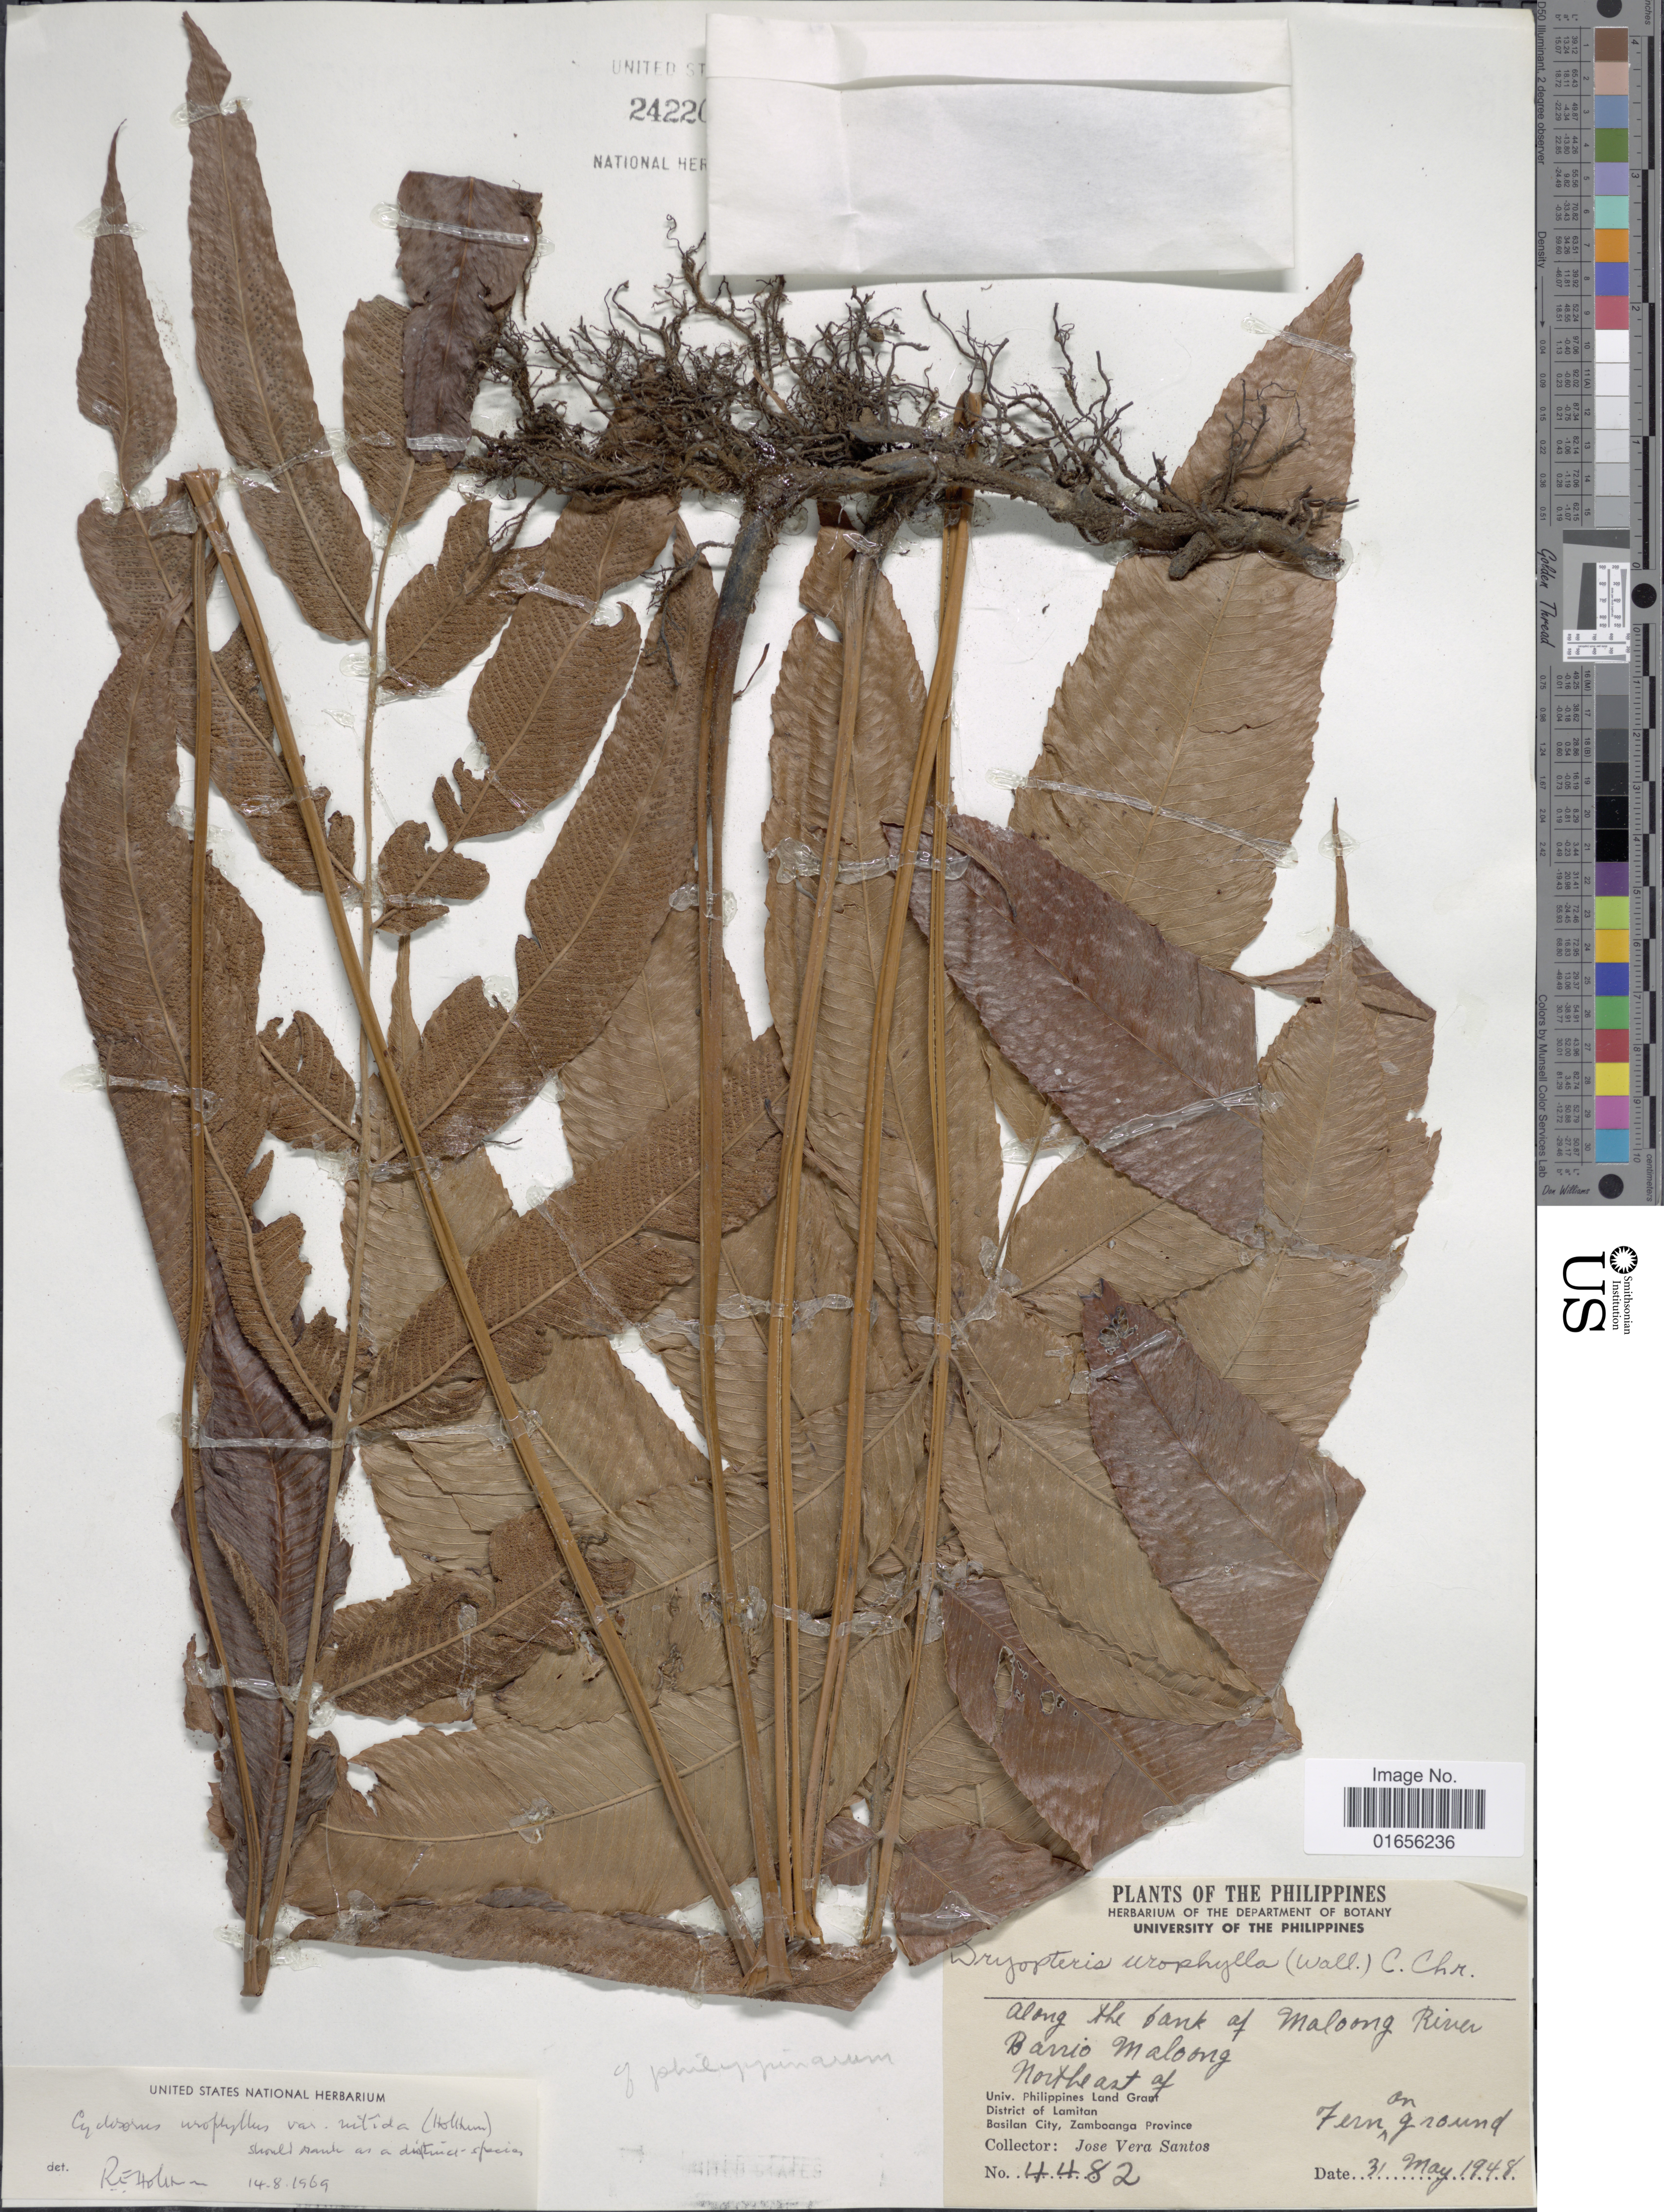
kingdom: Plantae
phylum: Tracheophyta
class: Polypodiopsida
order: Polypodiales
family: Thelypteridaceae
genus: Pronephrium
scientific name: Pronephrium nitidum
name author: Holttum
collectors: J. Santos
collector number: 4482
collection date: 1948-05-31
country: Philippines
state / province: Muslim Mindanao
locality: The Philippines,Along the bank of Maloong River, Barrio Maloong, Northeast of Univ. Phlippines Land Grant, District of Lamitan, Basilan City, Zamboanga Province